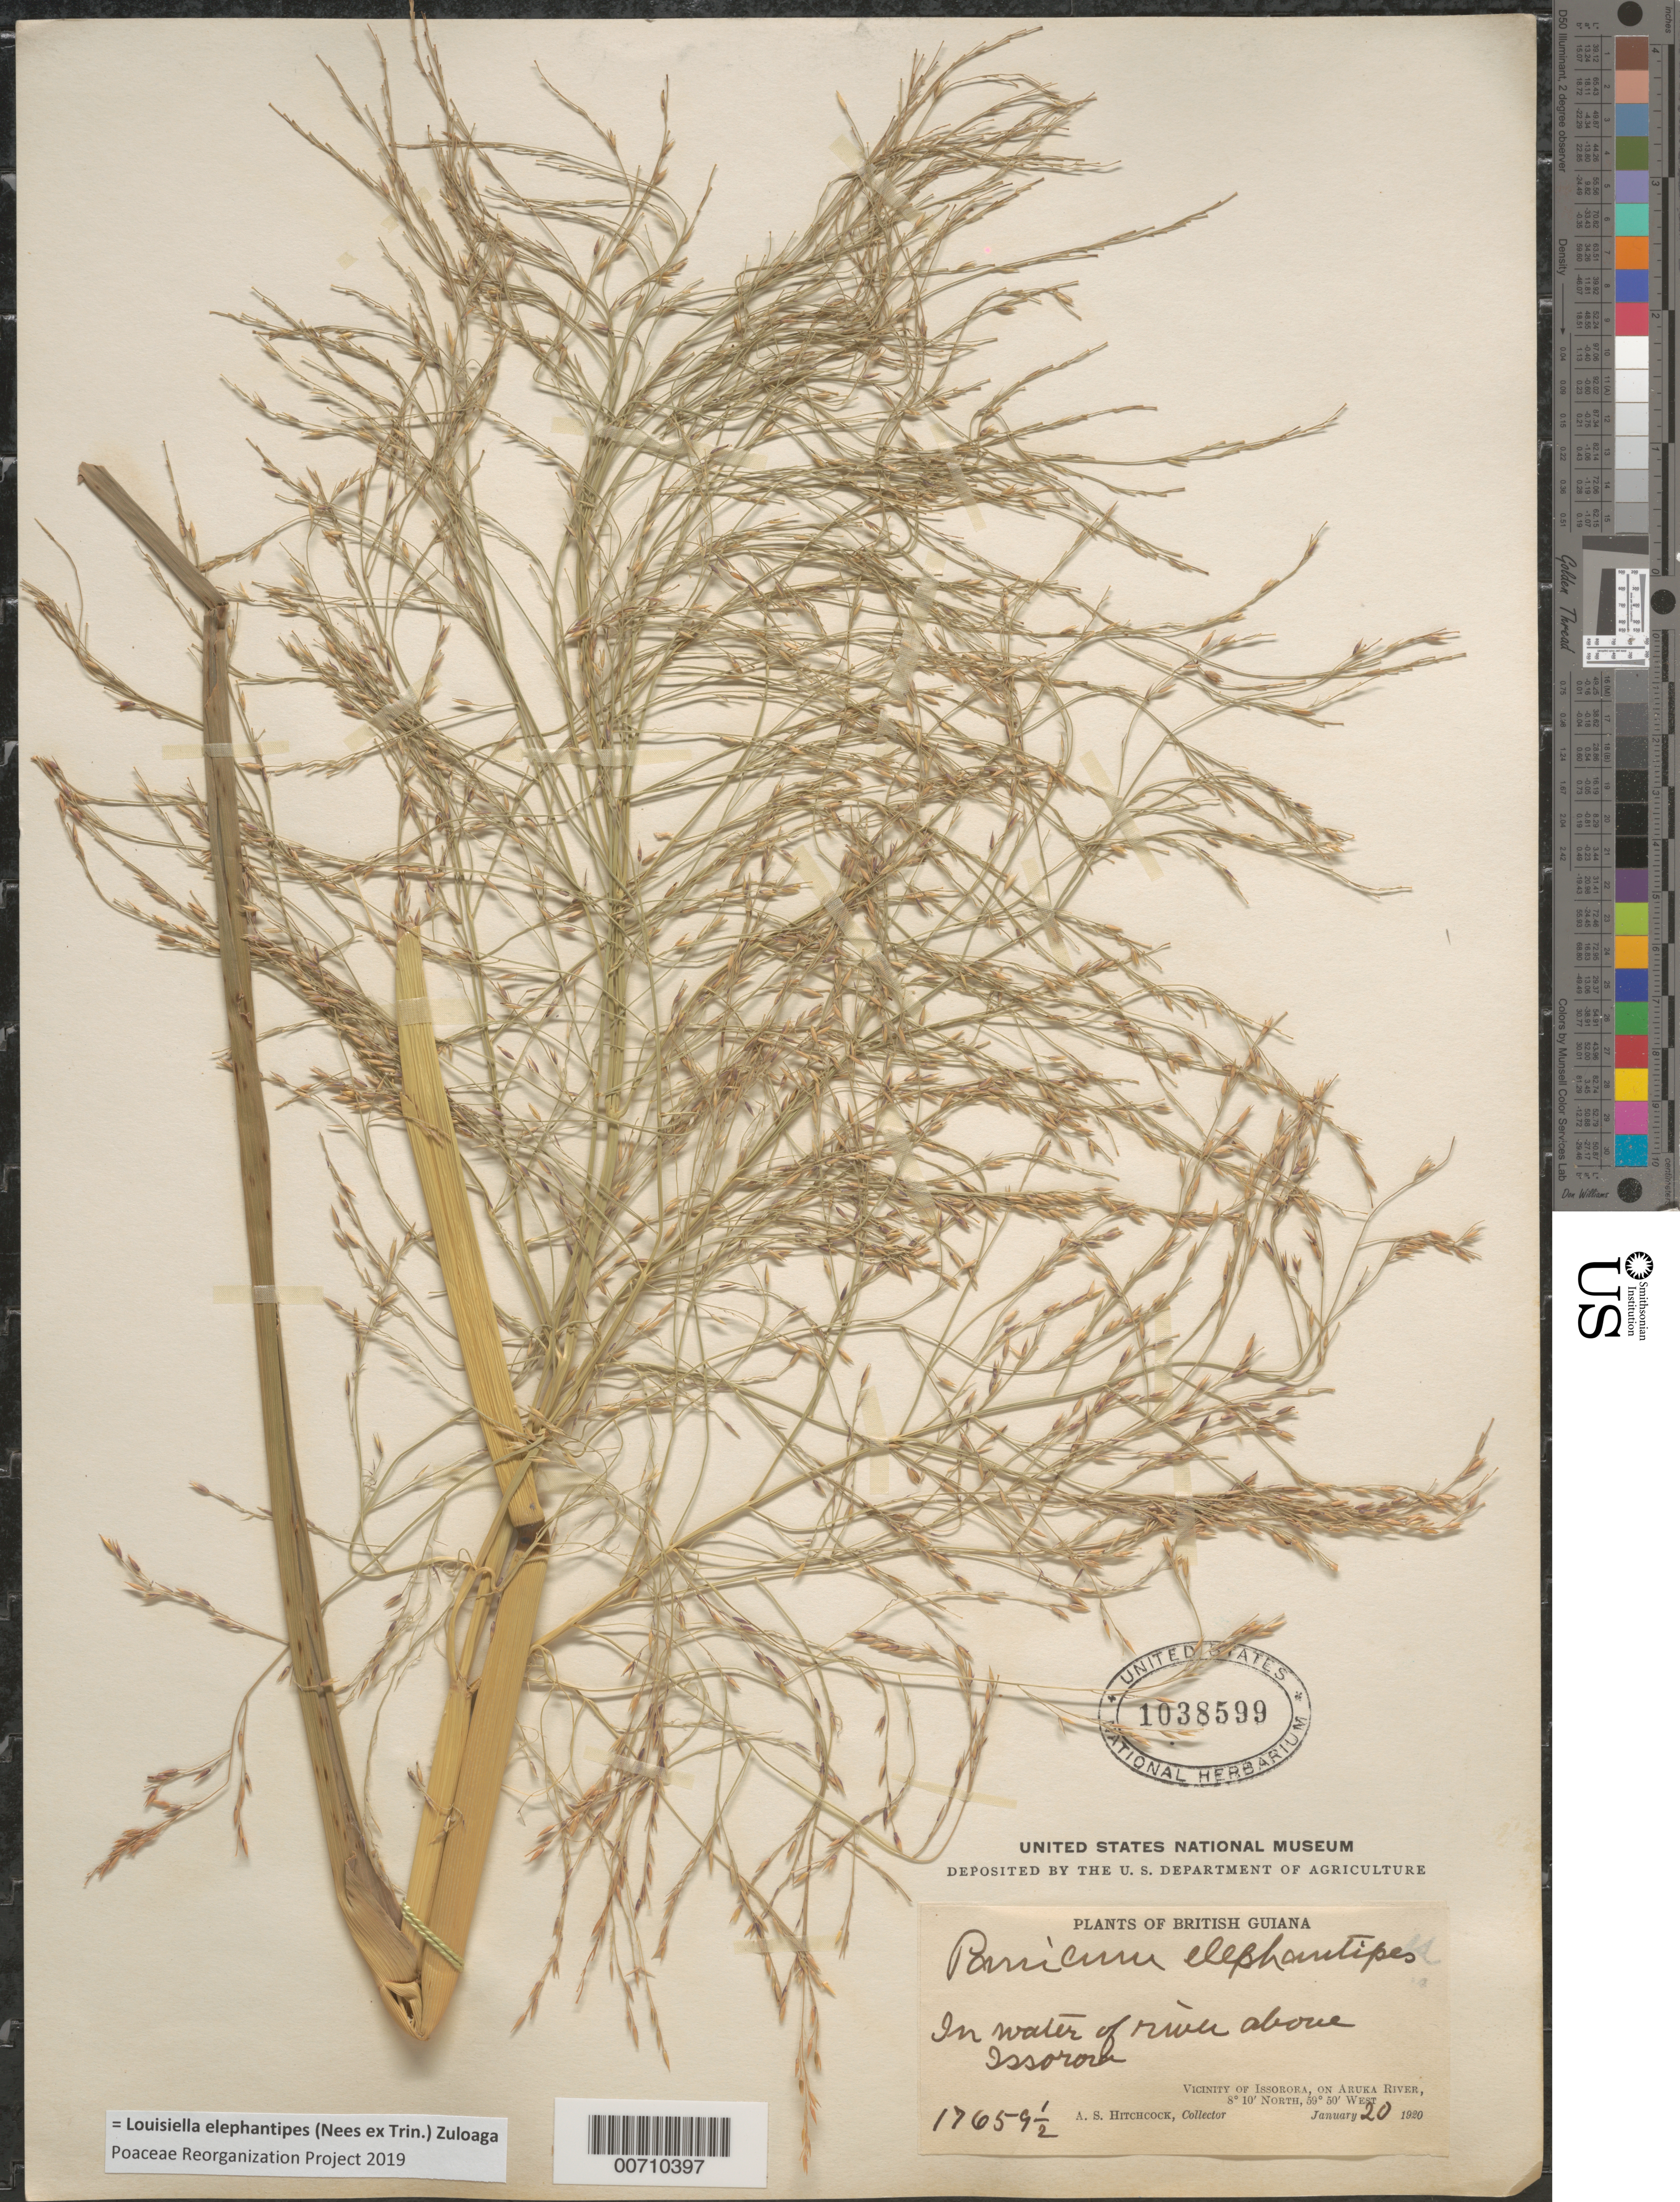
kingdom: Plantae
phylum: Tracheophyta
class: Liliopsida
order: Poales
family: Poaceae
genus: Louisiella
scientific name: Louisiella elephantipes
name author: (Nees ex Trin.) Zuloaga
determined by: Poaceae Reorganization Project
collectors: A. S. Hitchcock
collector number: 17659 ½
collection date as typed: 20-Jan-20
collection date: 1920-01-20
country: Guyana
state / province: Barima-Waini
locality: Issorora, vic of, on the Aruka River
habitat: In water of river above Issoroa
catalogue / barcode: US 1038599